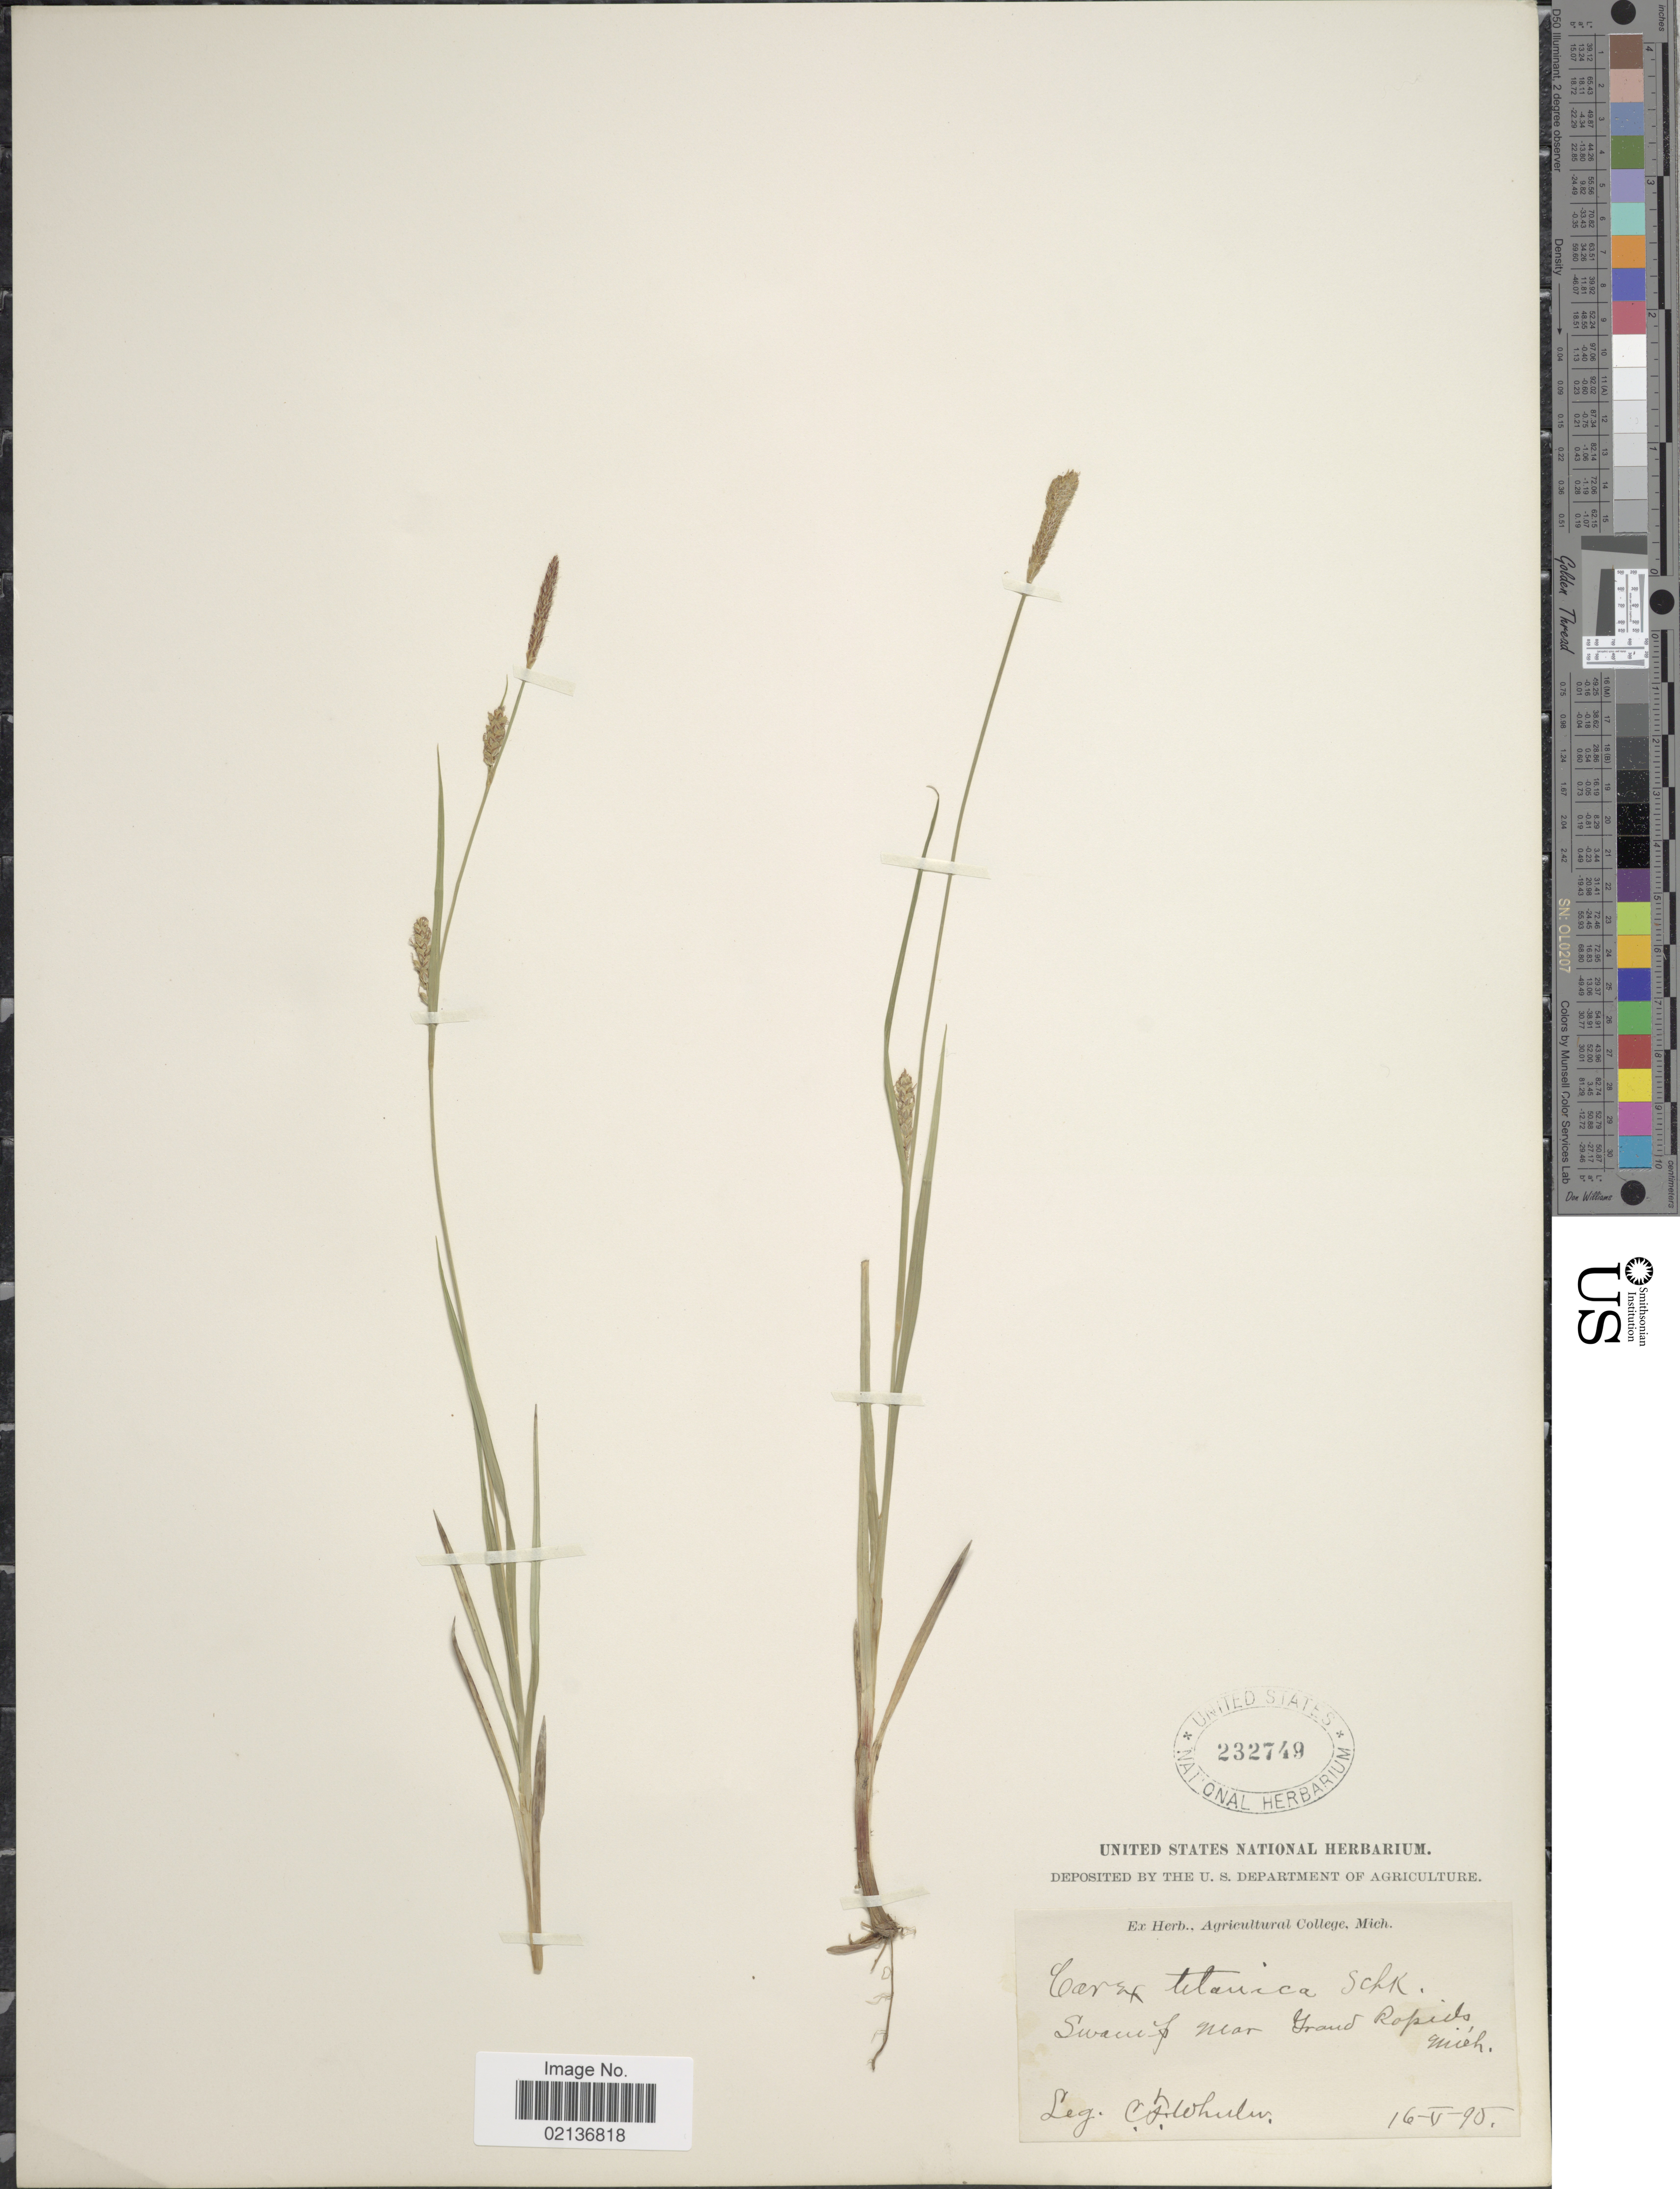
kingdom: Plantae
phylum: Tracheophyta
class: Liliopsida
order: Poales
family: Cyperaceae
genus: Carex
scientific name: Carex tetanica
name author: Schkuhr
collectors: C. Wheeler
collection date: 1895-05-16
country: United States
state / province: Michigan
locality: Swamp near Grand Rapids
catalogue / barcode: US 232749